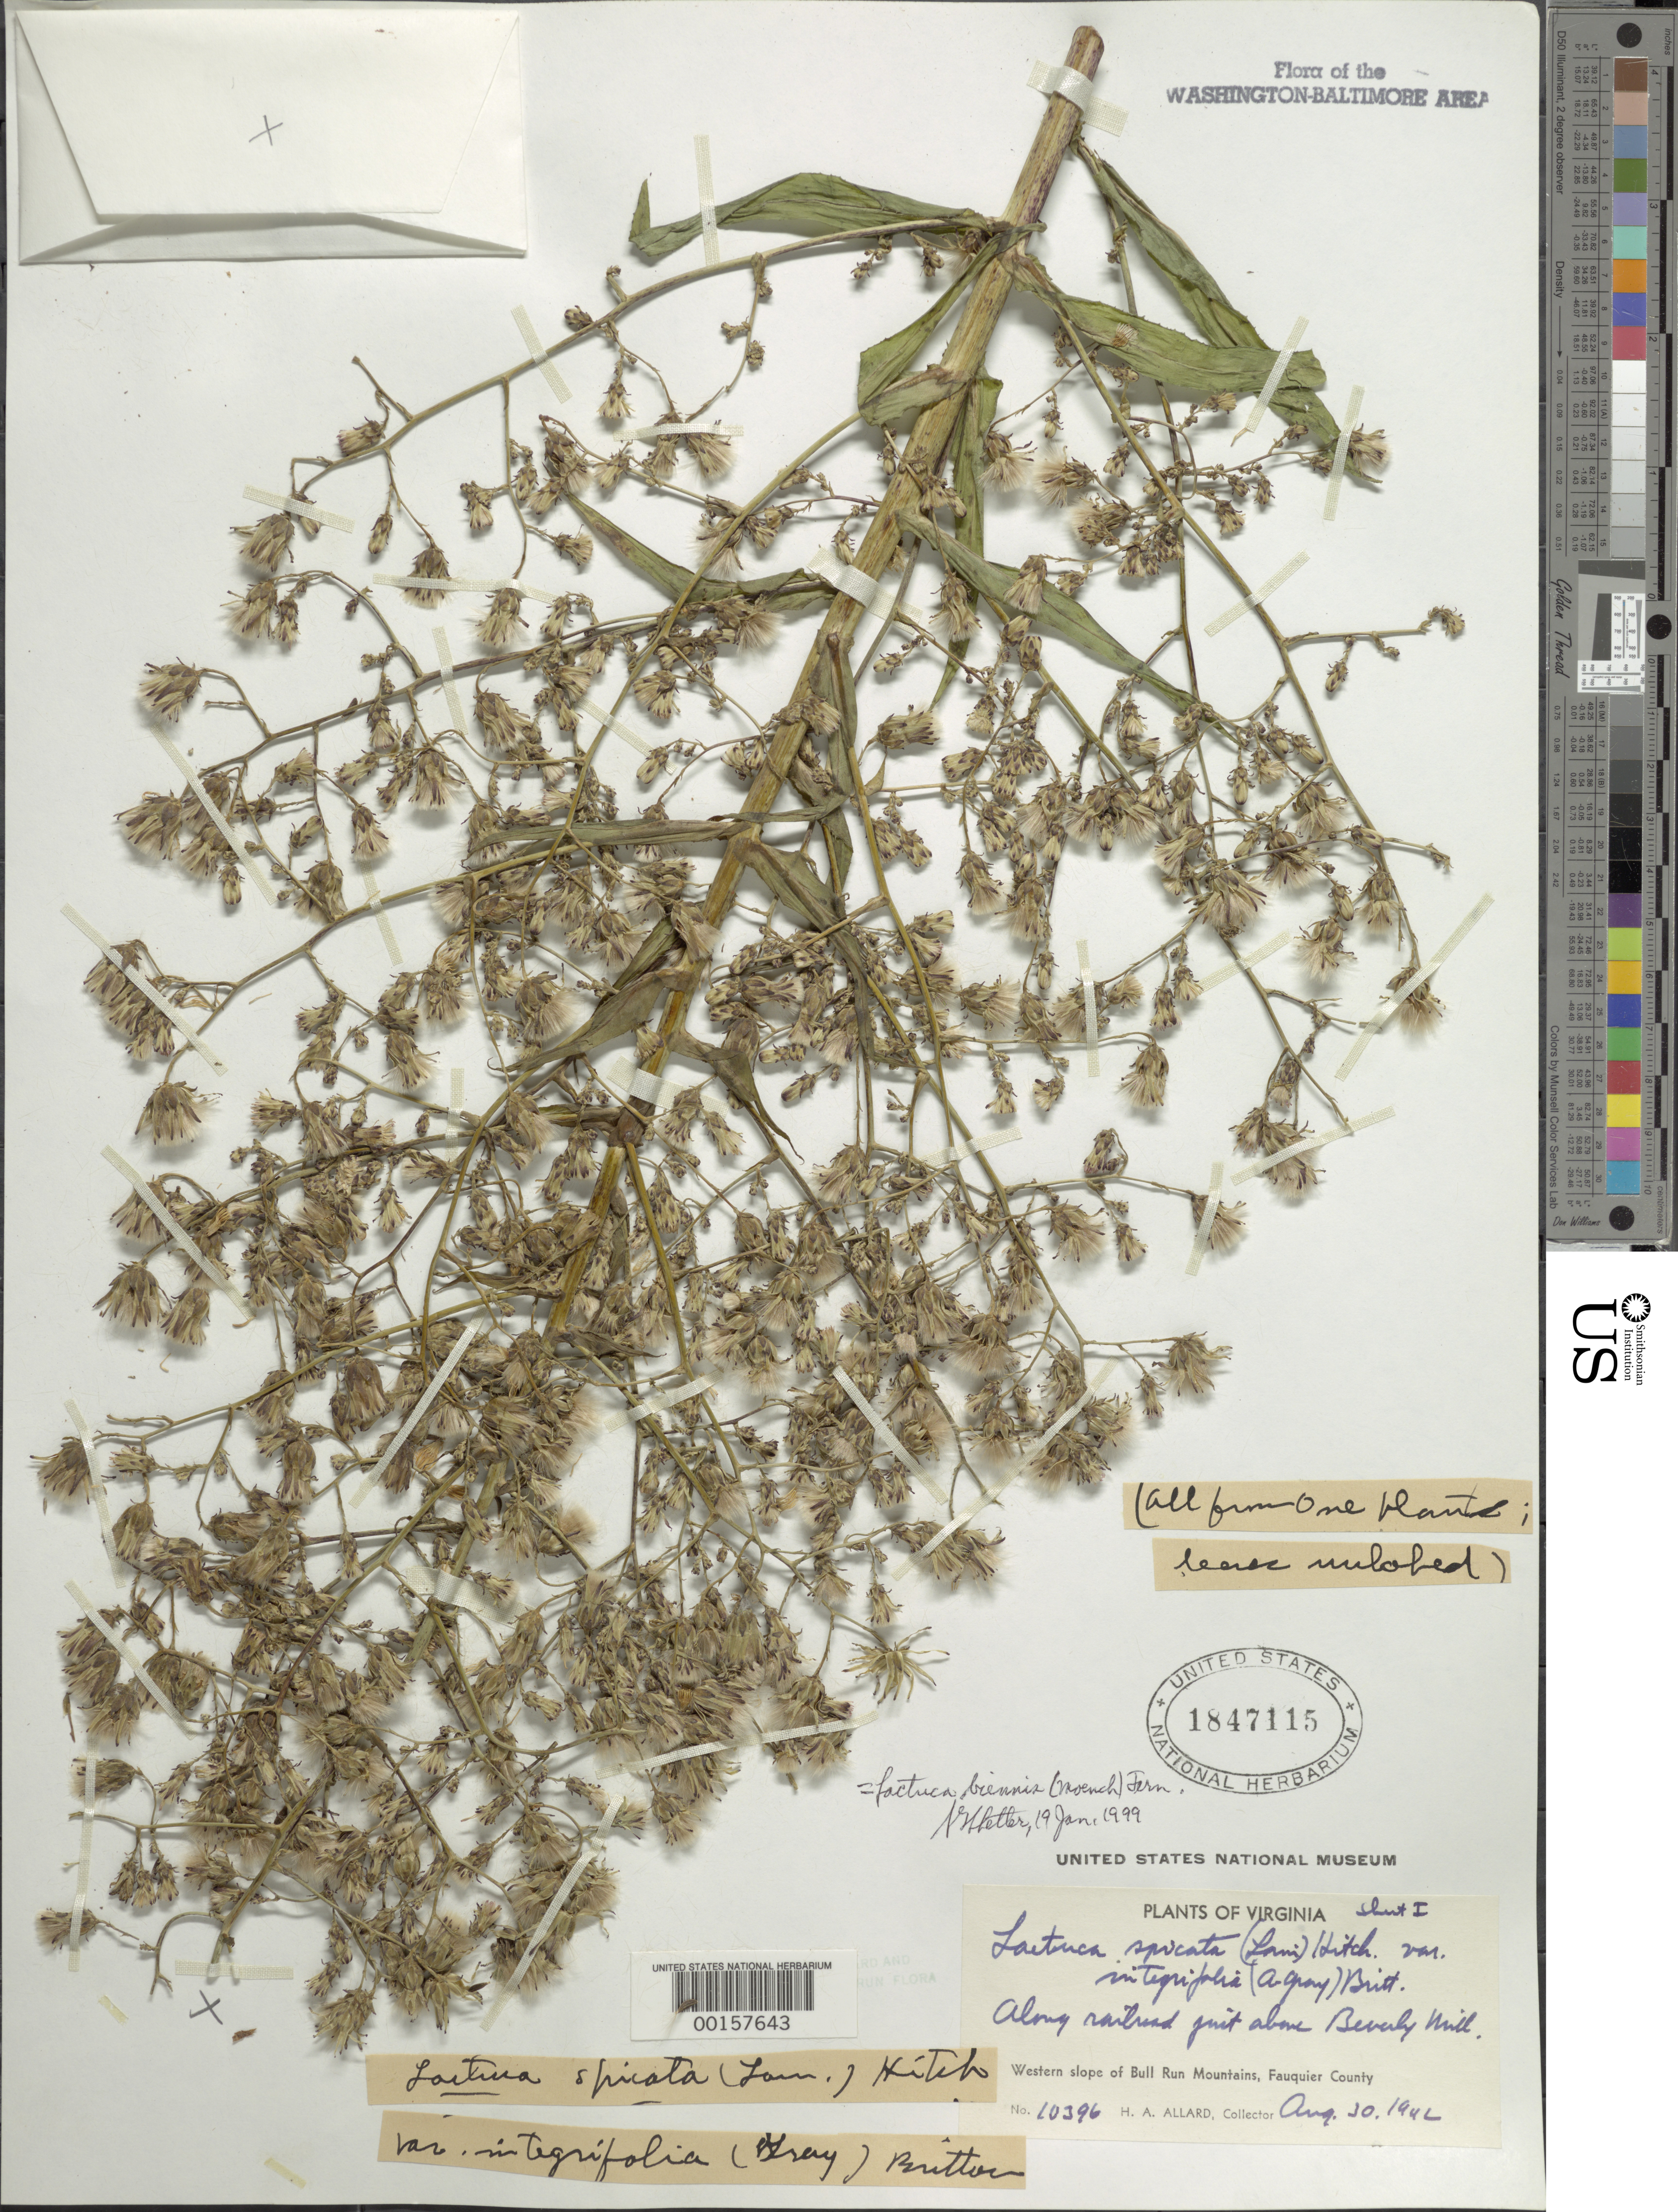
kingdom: Plantae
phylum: Tracheophyta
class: Magnoliopsida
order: Asterales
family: Asteraceae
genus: Lactuca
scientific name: Lactuca biennis var. integrifolia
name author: (Torr. & A. Gray) Fernald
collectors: H. A. Allard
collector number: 10396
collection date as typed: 30 Aug 1942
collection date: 1942-08-30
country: United States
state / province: Virginia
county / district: Fauquier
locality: Above Beverley Mill western slope of Bull Run Mountains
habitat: Railroad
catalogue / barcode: US 1847115